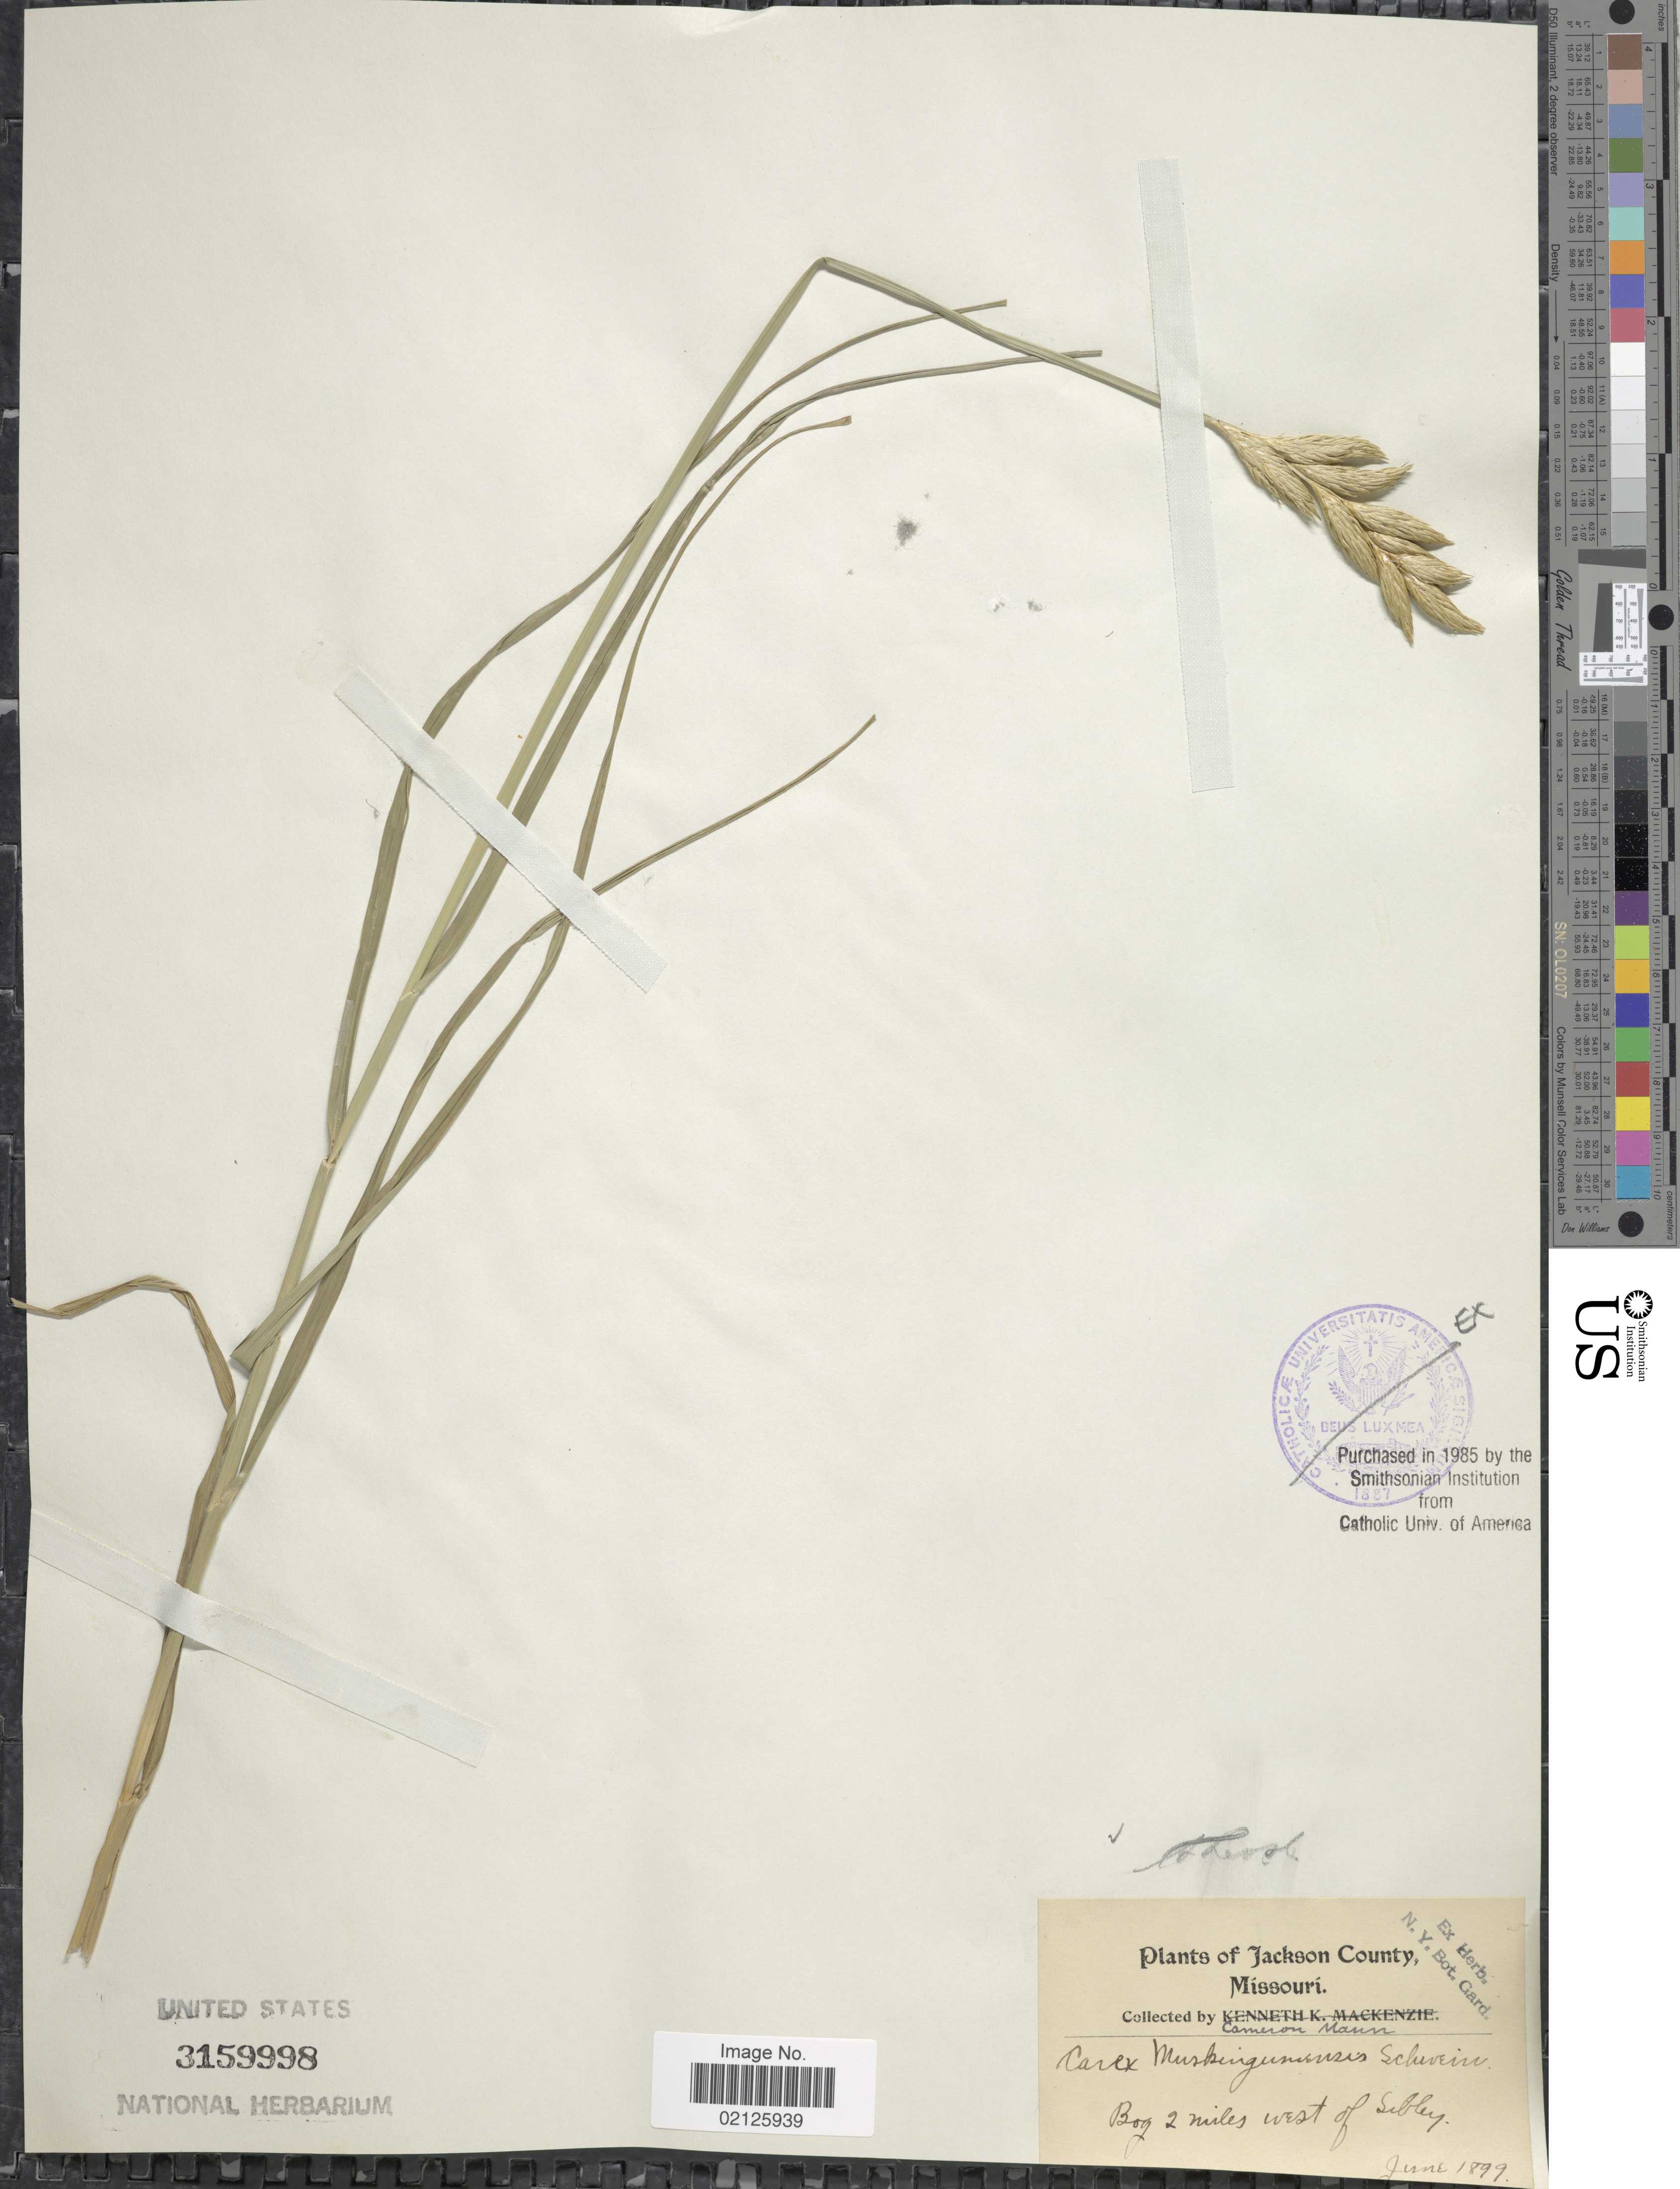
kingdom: Plantae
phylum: Tracheophyta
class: Liliopsida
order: Poales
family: Cyperaceae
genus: Carex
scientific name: Carex muskingumensis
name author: Schwein.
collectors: C. Mann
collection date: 1899-06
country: United States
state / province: Missouri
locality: Jackson County, Bog 2 miles west of Sibley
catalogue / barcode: US 3159998